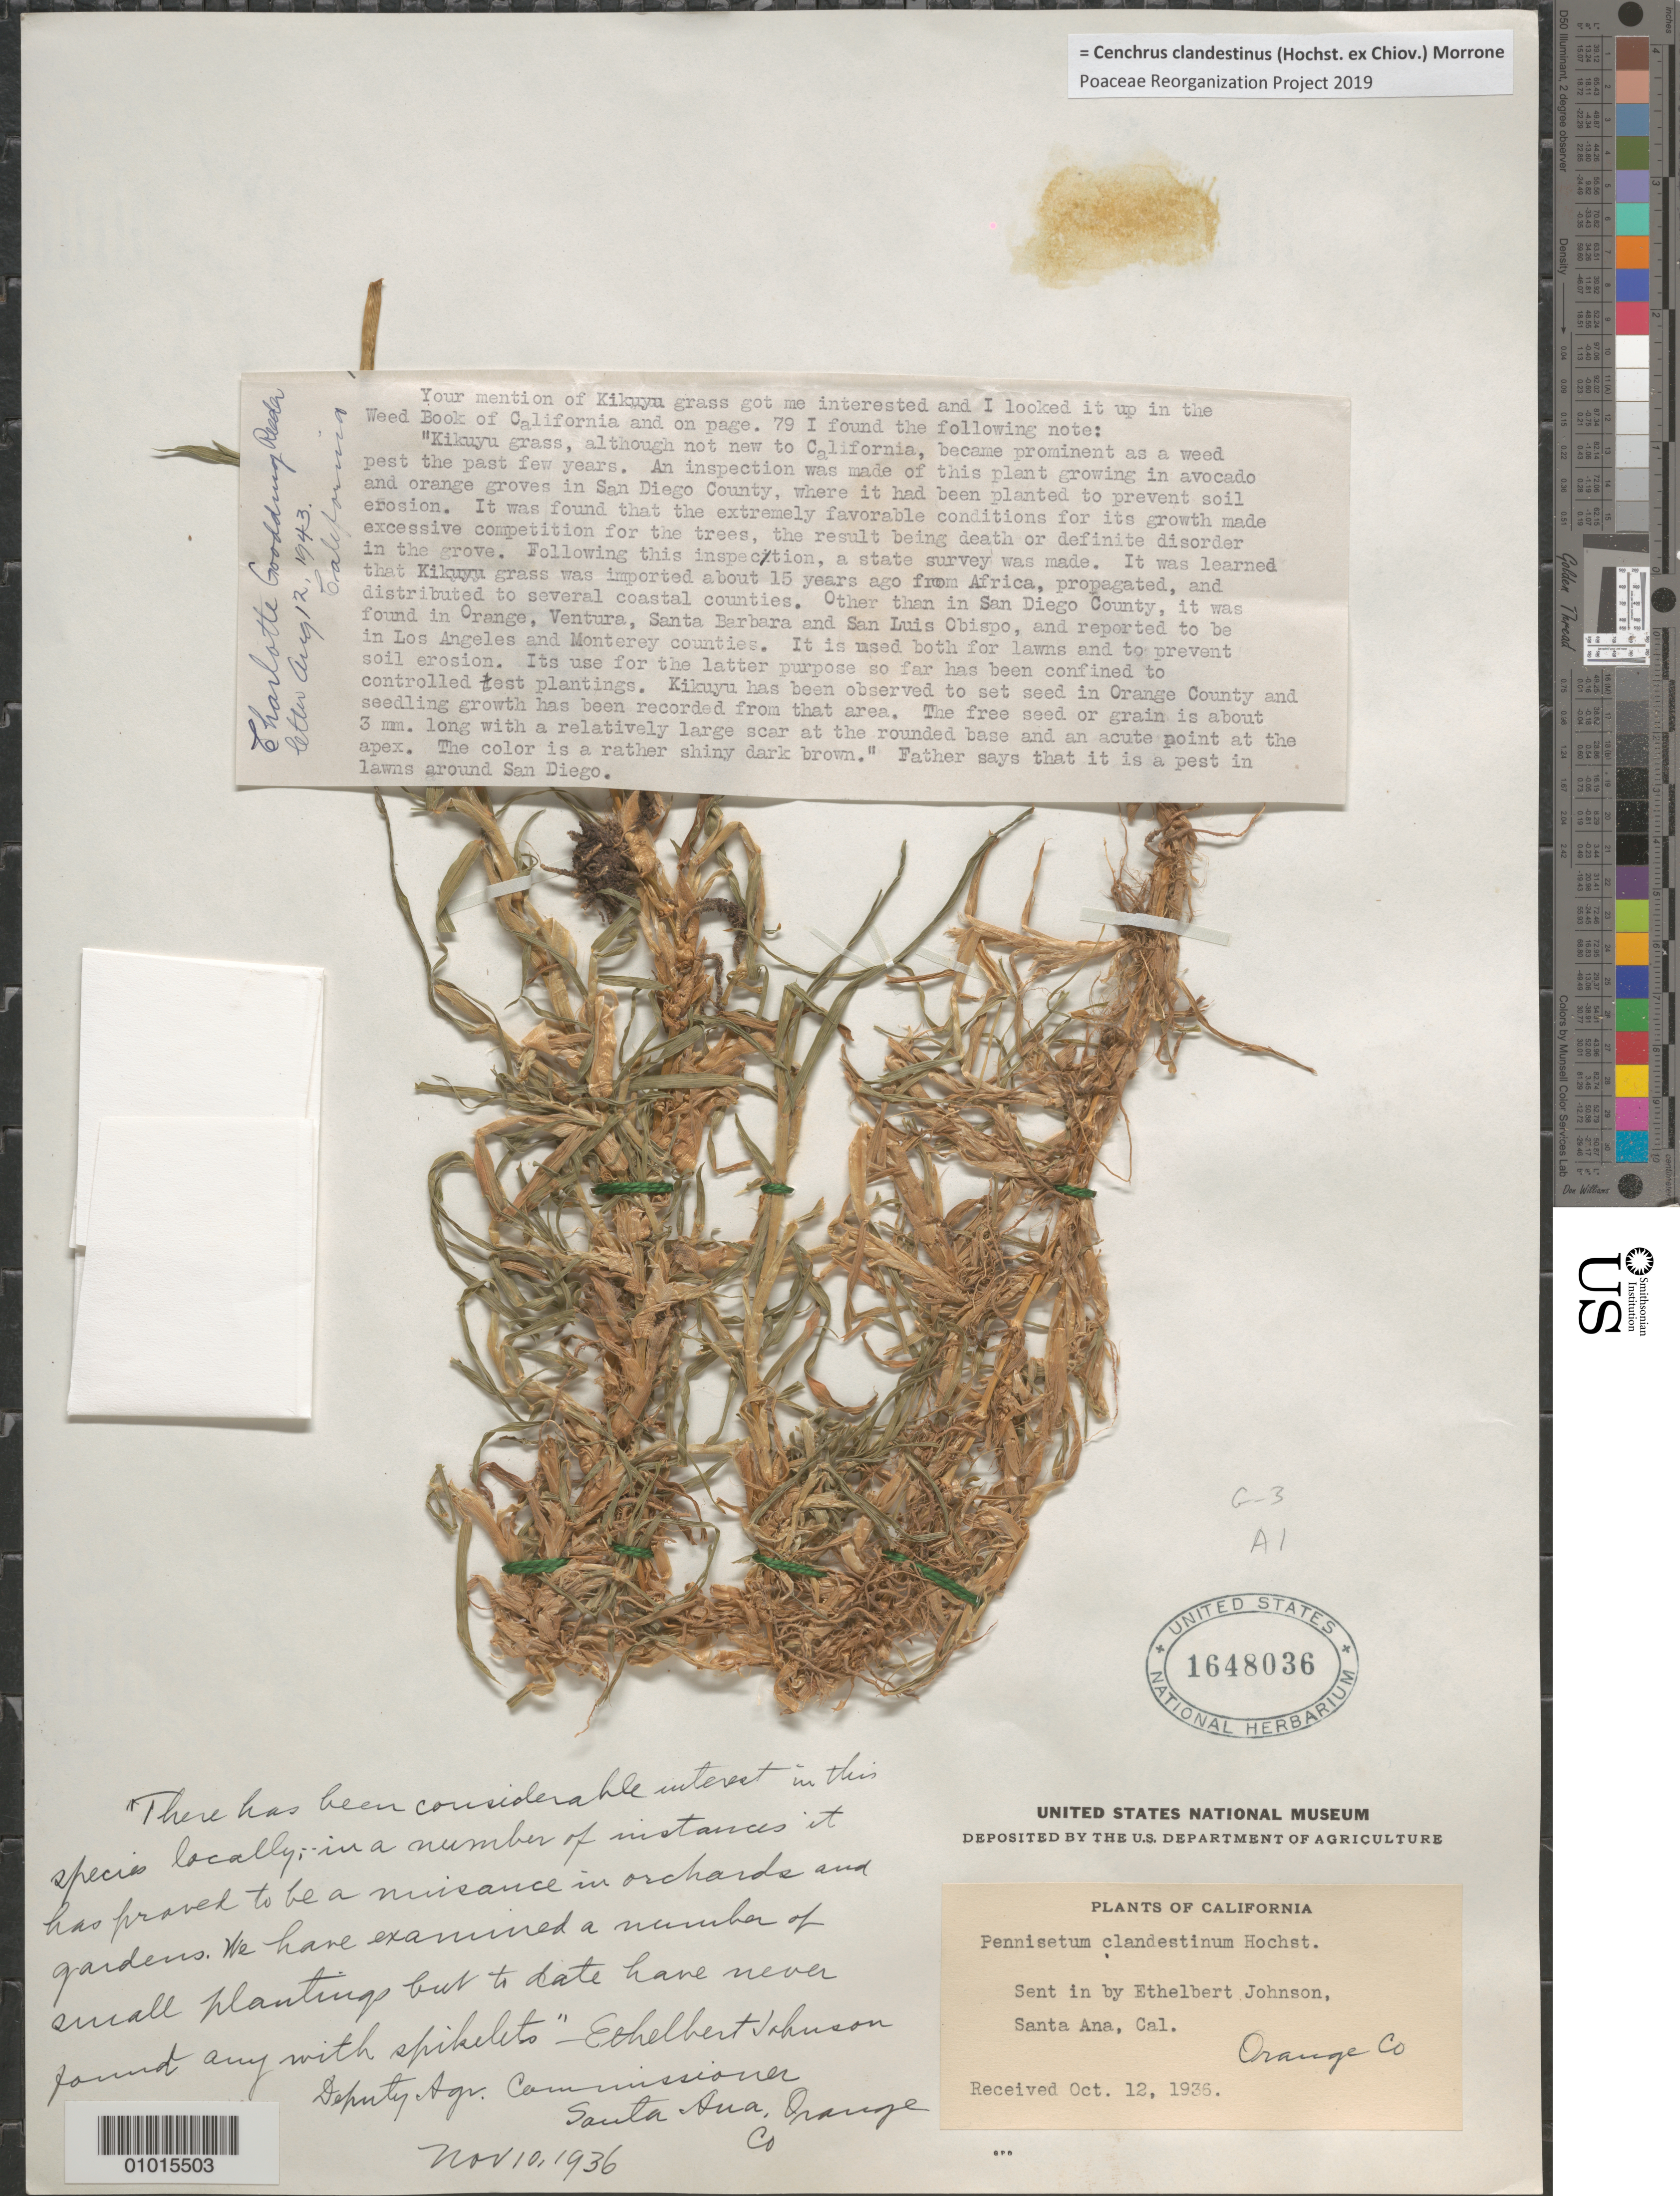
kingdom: Plantae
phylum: Tracheophyta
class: Liliopsida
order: Poales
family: Poaceae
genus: Cenchrus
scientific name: Cenchrus clandestinus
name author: (Hochst. & Chiov.) Morrone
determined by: Poaceae Reorganization Project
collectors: E. Johnson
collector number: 9804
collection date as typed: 12 Oct 1936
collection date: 1936-10-12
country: United States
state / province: California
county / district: Orange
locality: Santa Ana, CA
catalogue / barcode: US 1648036